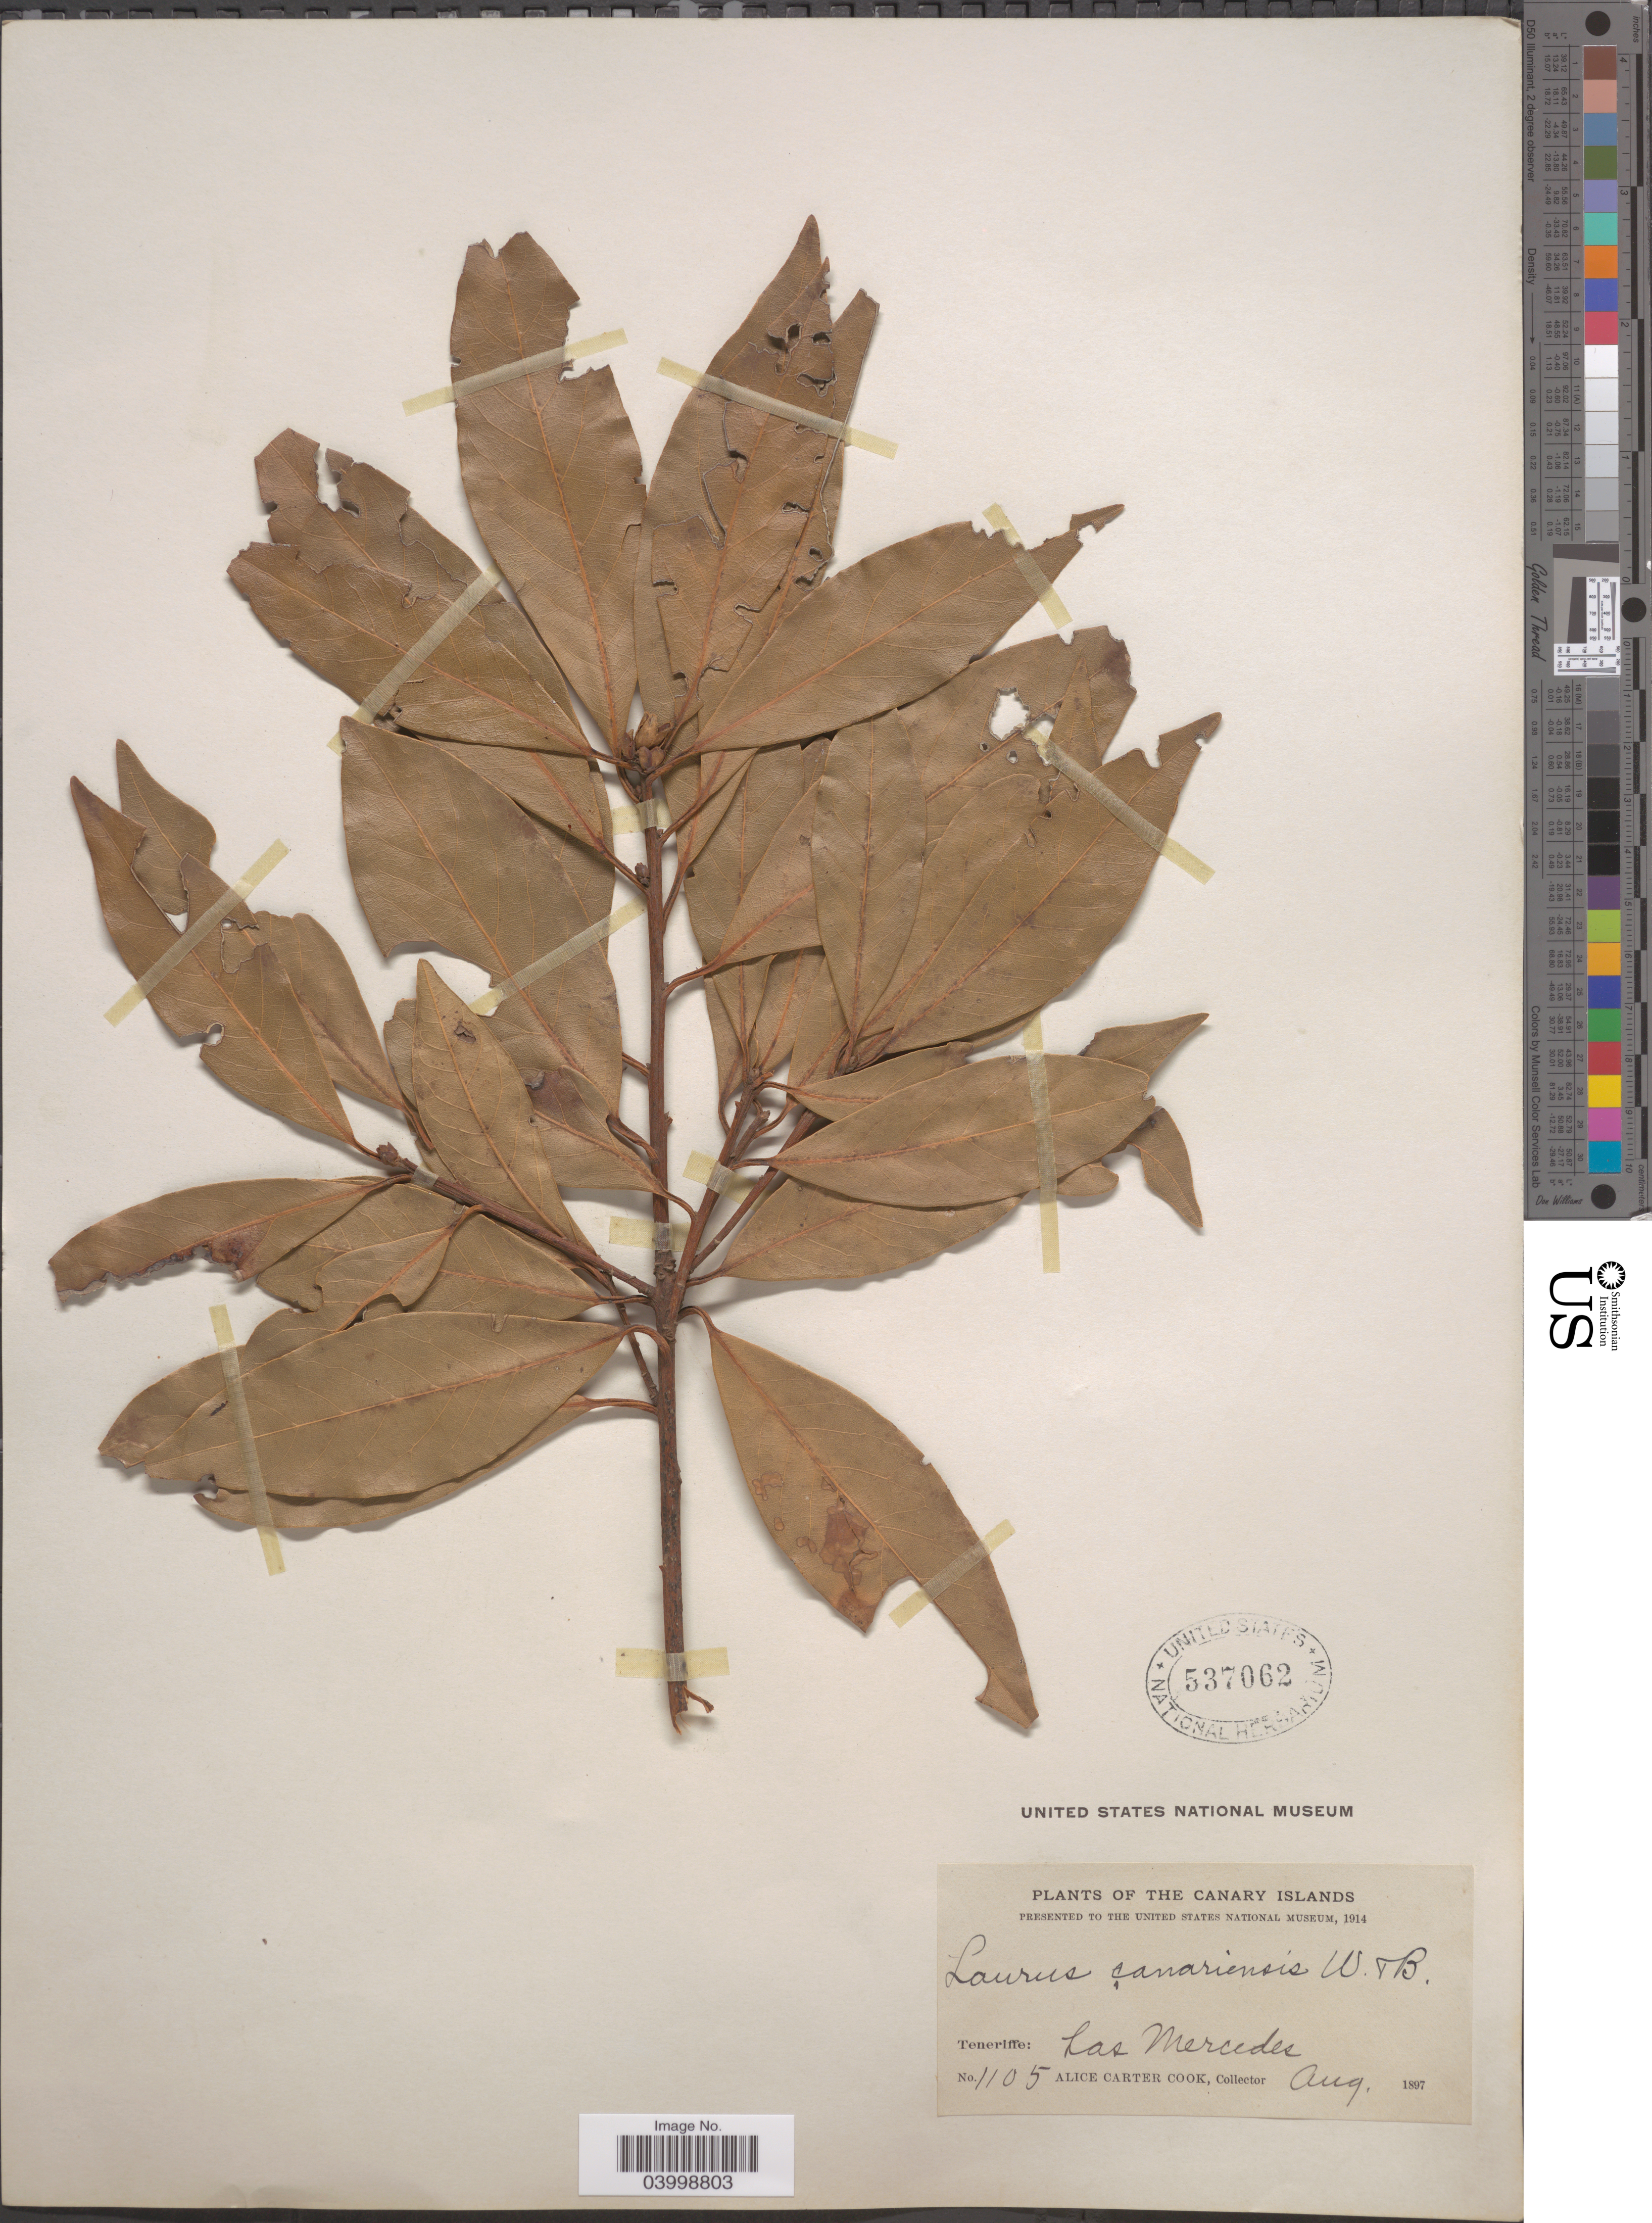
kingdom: Plantae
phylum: Tracheophyta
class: Magnoliopsida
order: Laurales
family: Lauraceae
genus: Laurus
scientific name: Laurus canariensis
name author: Willd.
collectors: Alice C. Cook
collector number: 1105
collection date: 1897-08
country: Spain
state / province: Canarias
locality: Canary Islands. Teneriffe: Las Mercedes.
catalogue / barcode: US 537062